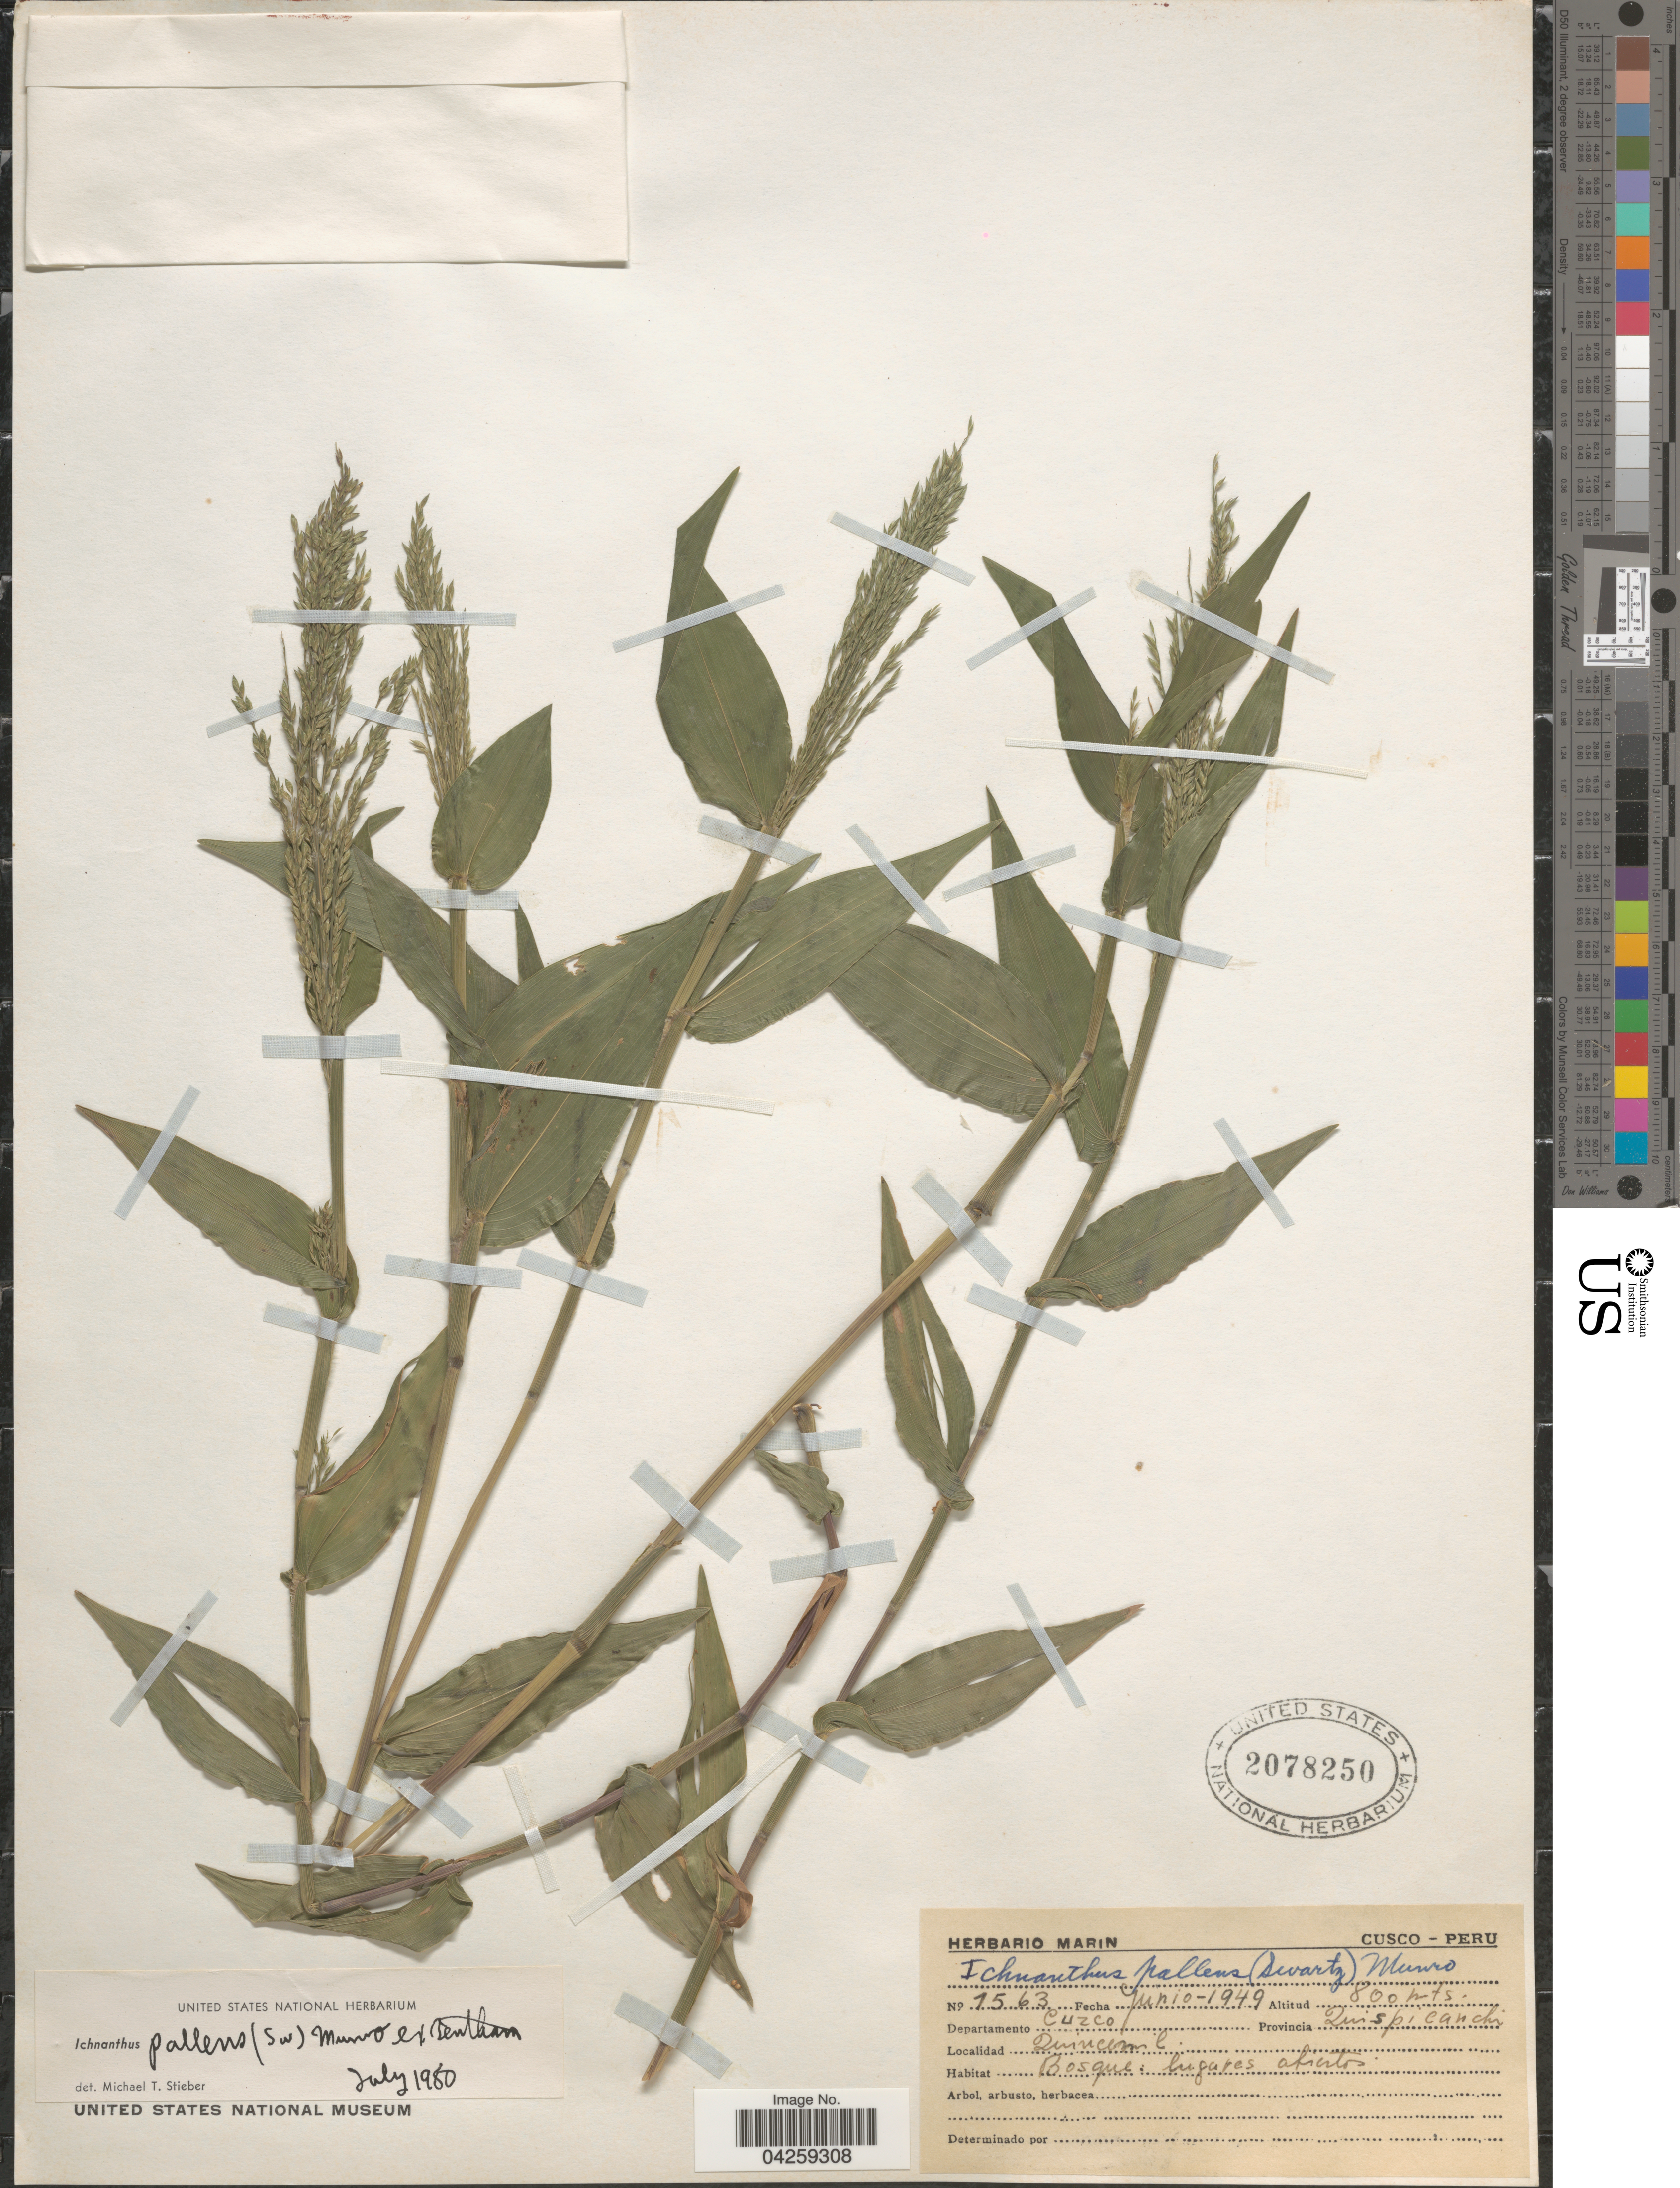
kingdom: Plantae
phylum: Tracheophyta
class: Liliopsida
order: Poales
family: Poaceae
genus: Ichnanthus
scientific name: Ichnanthus pallens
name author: (Sw.) Munro ex Benth.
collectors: ex herb. Marin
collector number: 1563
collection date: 1949-06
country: Peru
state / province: Cusco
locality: Departamento Cuzco. Provincia Quispicanchi. Quincemil.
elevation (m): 800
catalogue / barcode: US 2078250